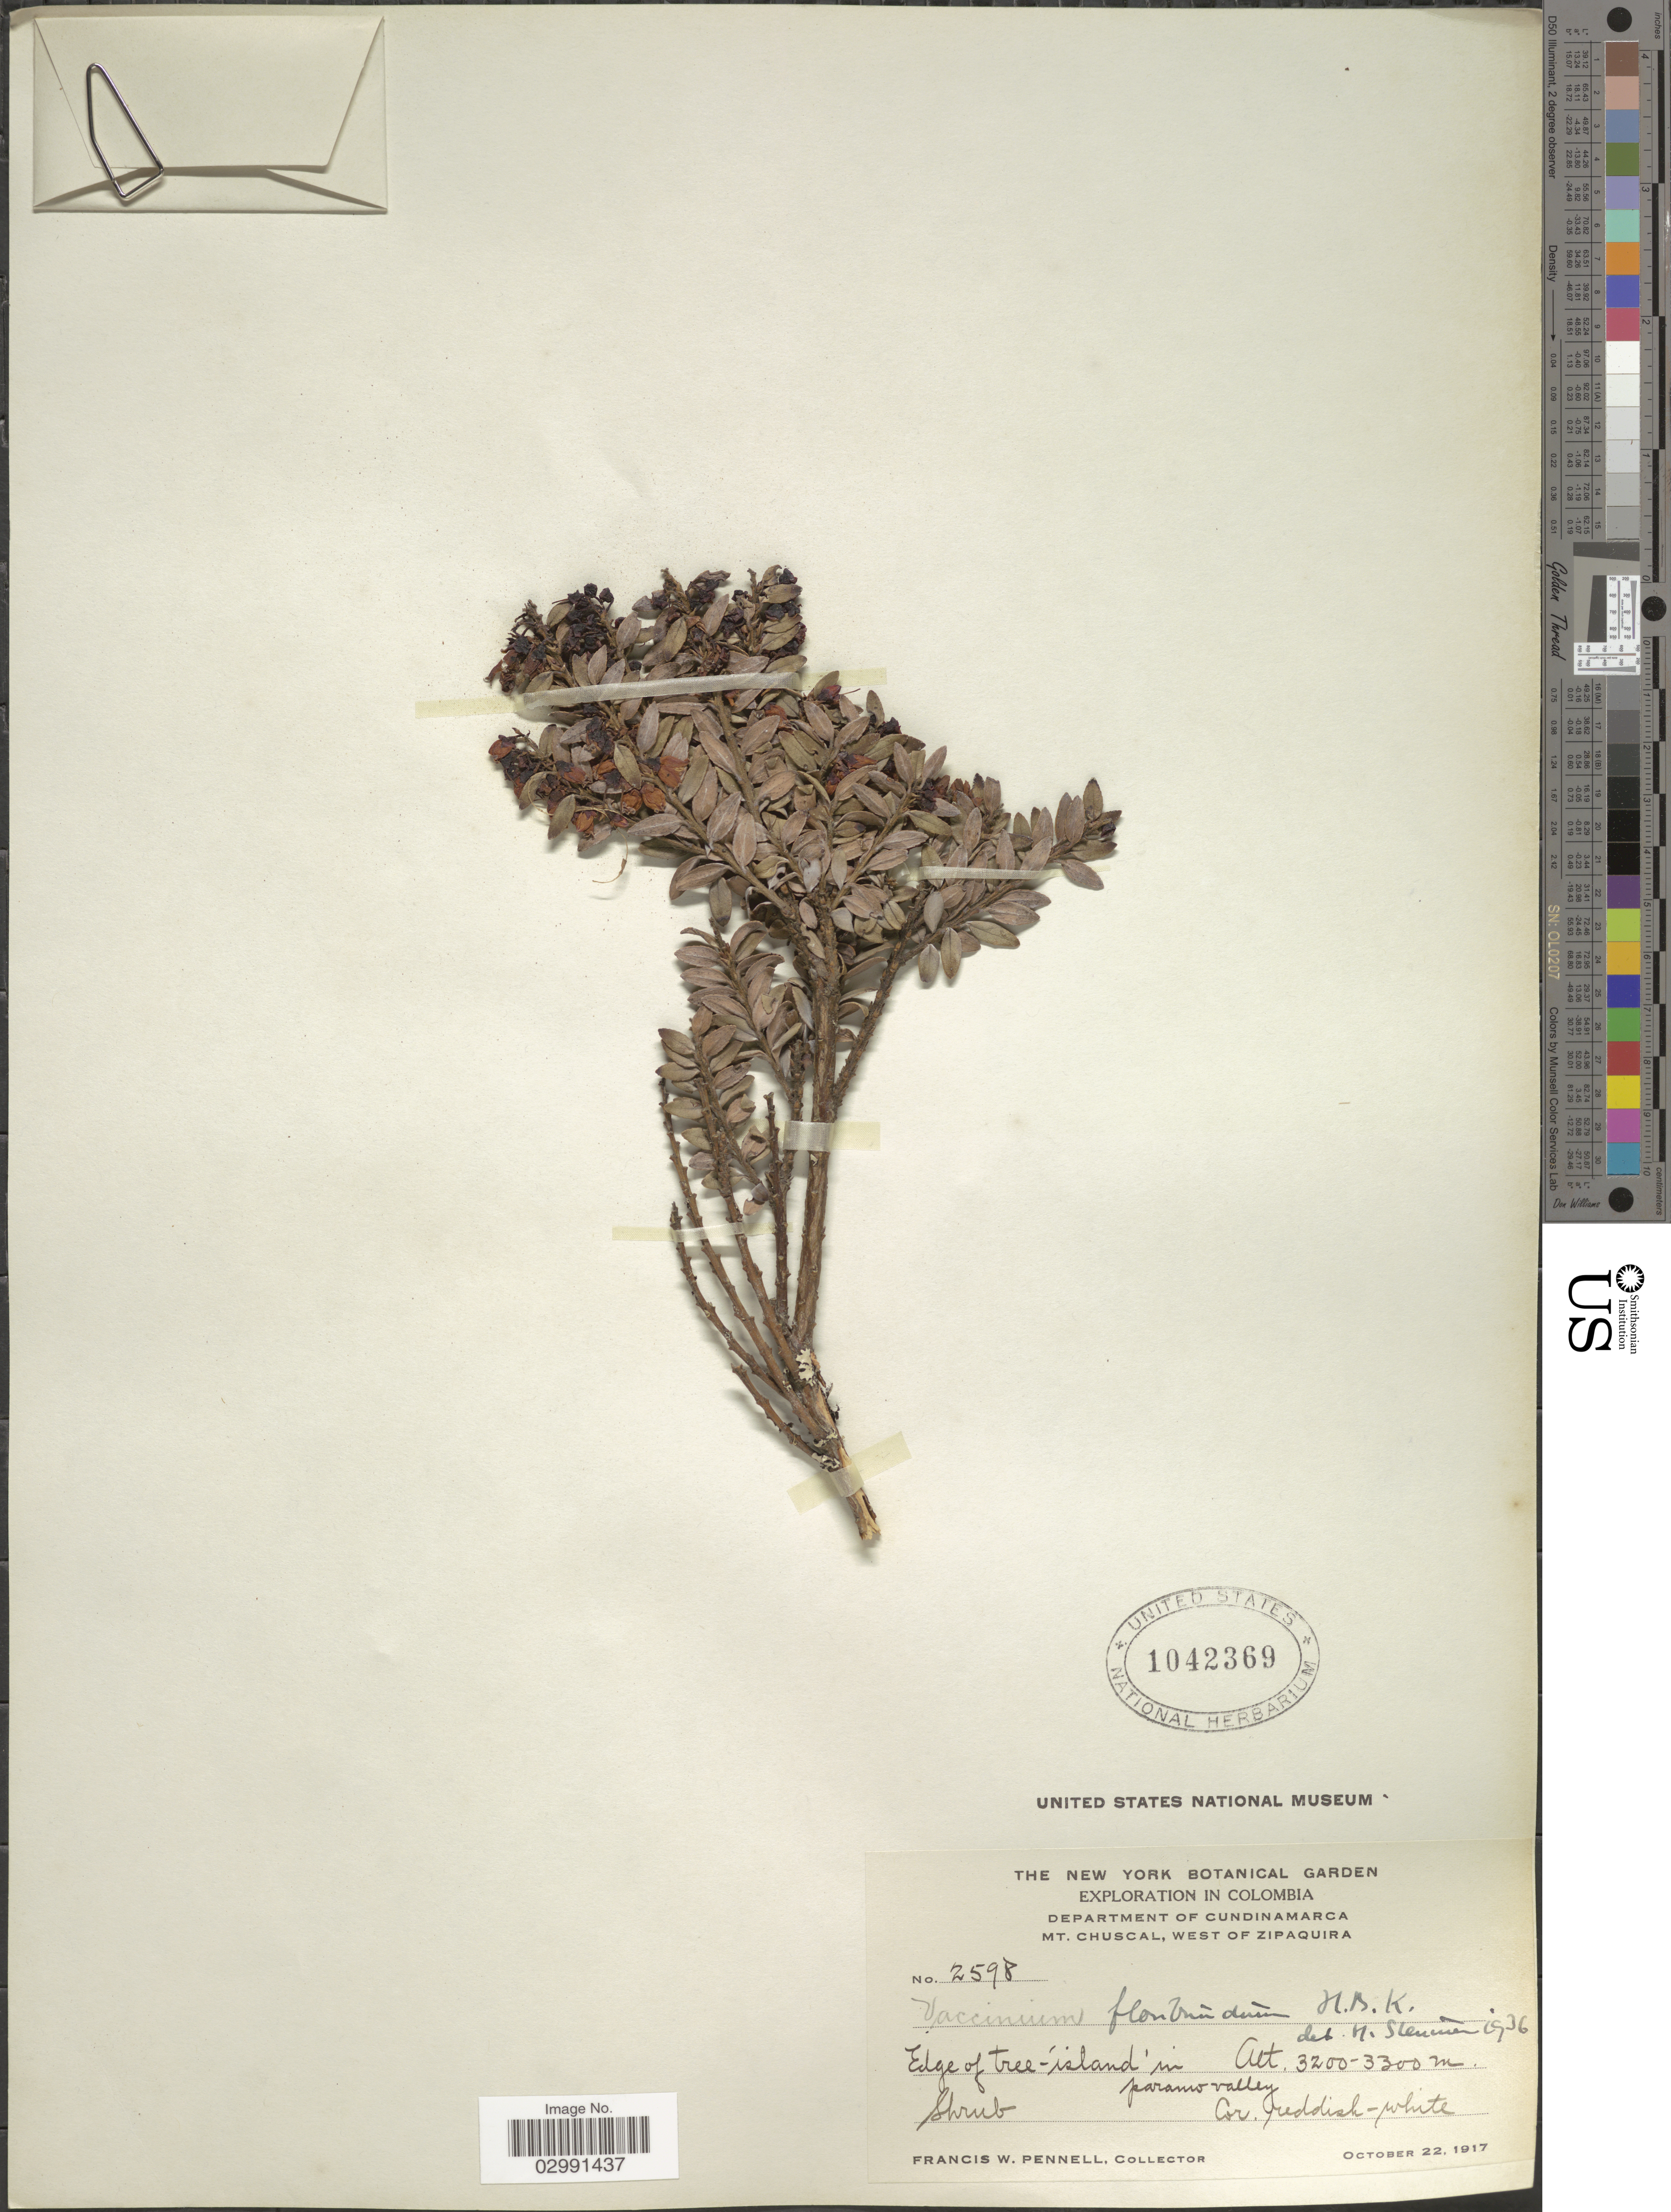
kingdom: Plantae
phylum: Tracheophyta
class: Magnoliopsida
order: Ericales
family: Ericaceae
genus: Vaccinium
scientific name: Vaccinium floribundum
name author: Kunth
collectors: F. W. Pennell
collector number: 2598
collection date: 1917-10-22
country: Colombia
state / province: Cundinamarca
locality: Department of Cundinamarca. Mt. Chuscal, west of Zipaquira.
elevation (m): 3200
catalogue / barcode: US 1042369